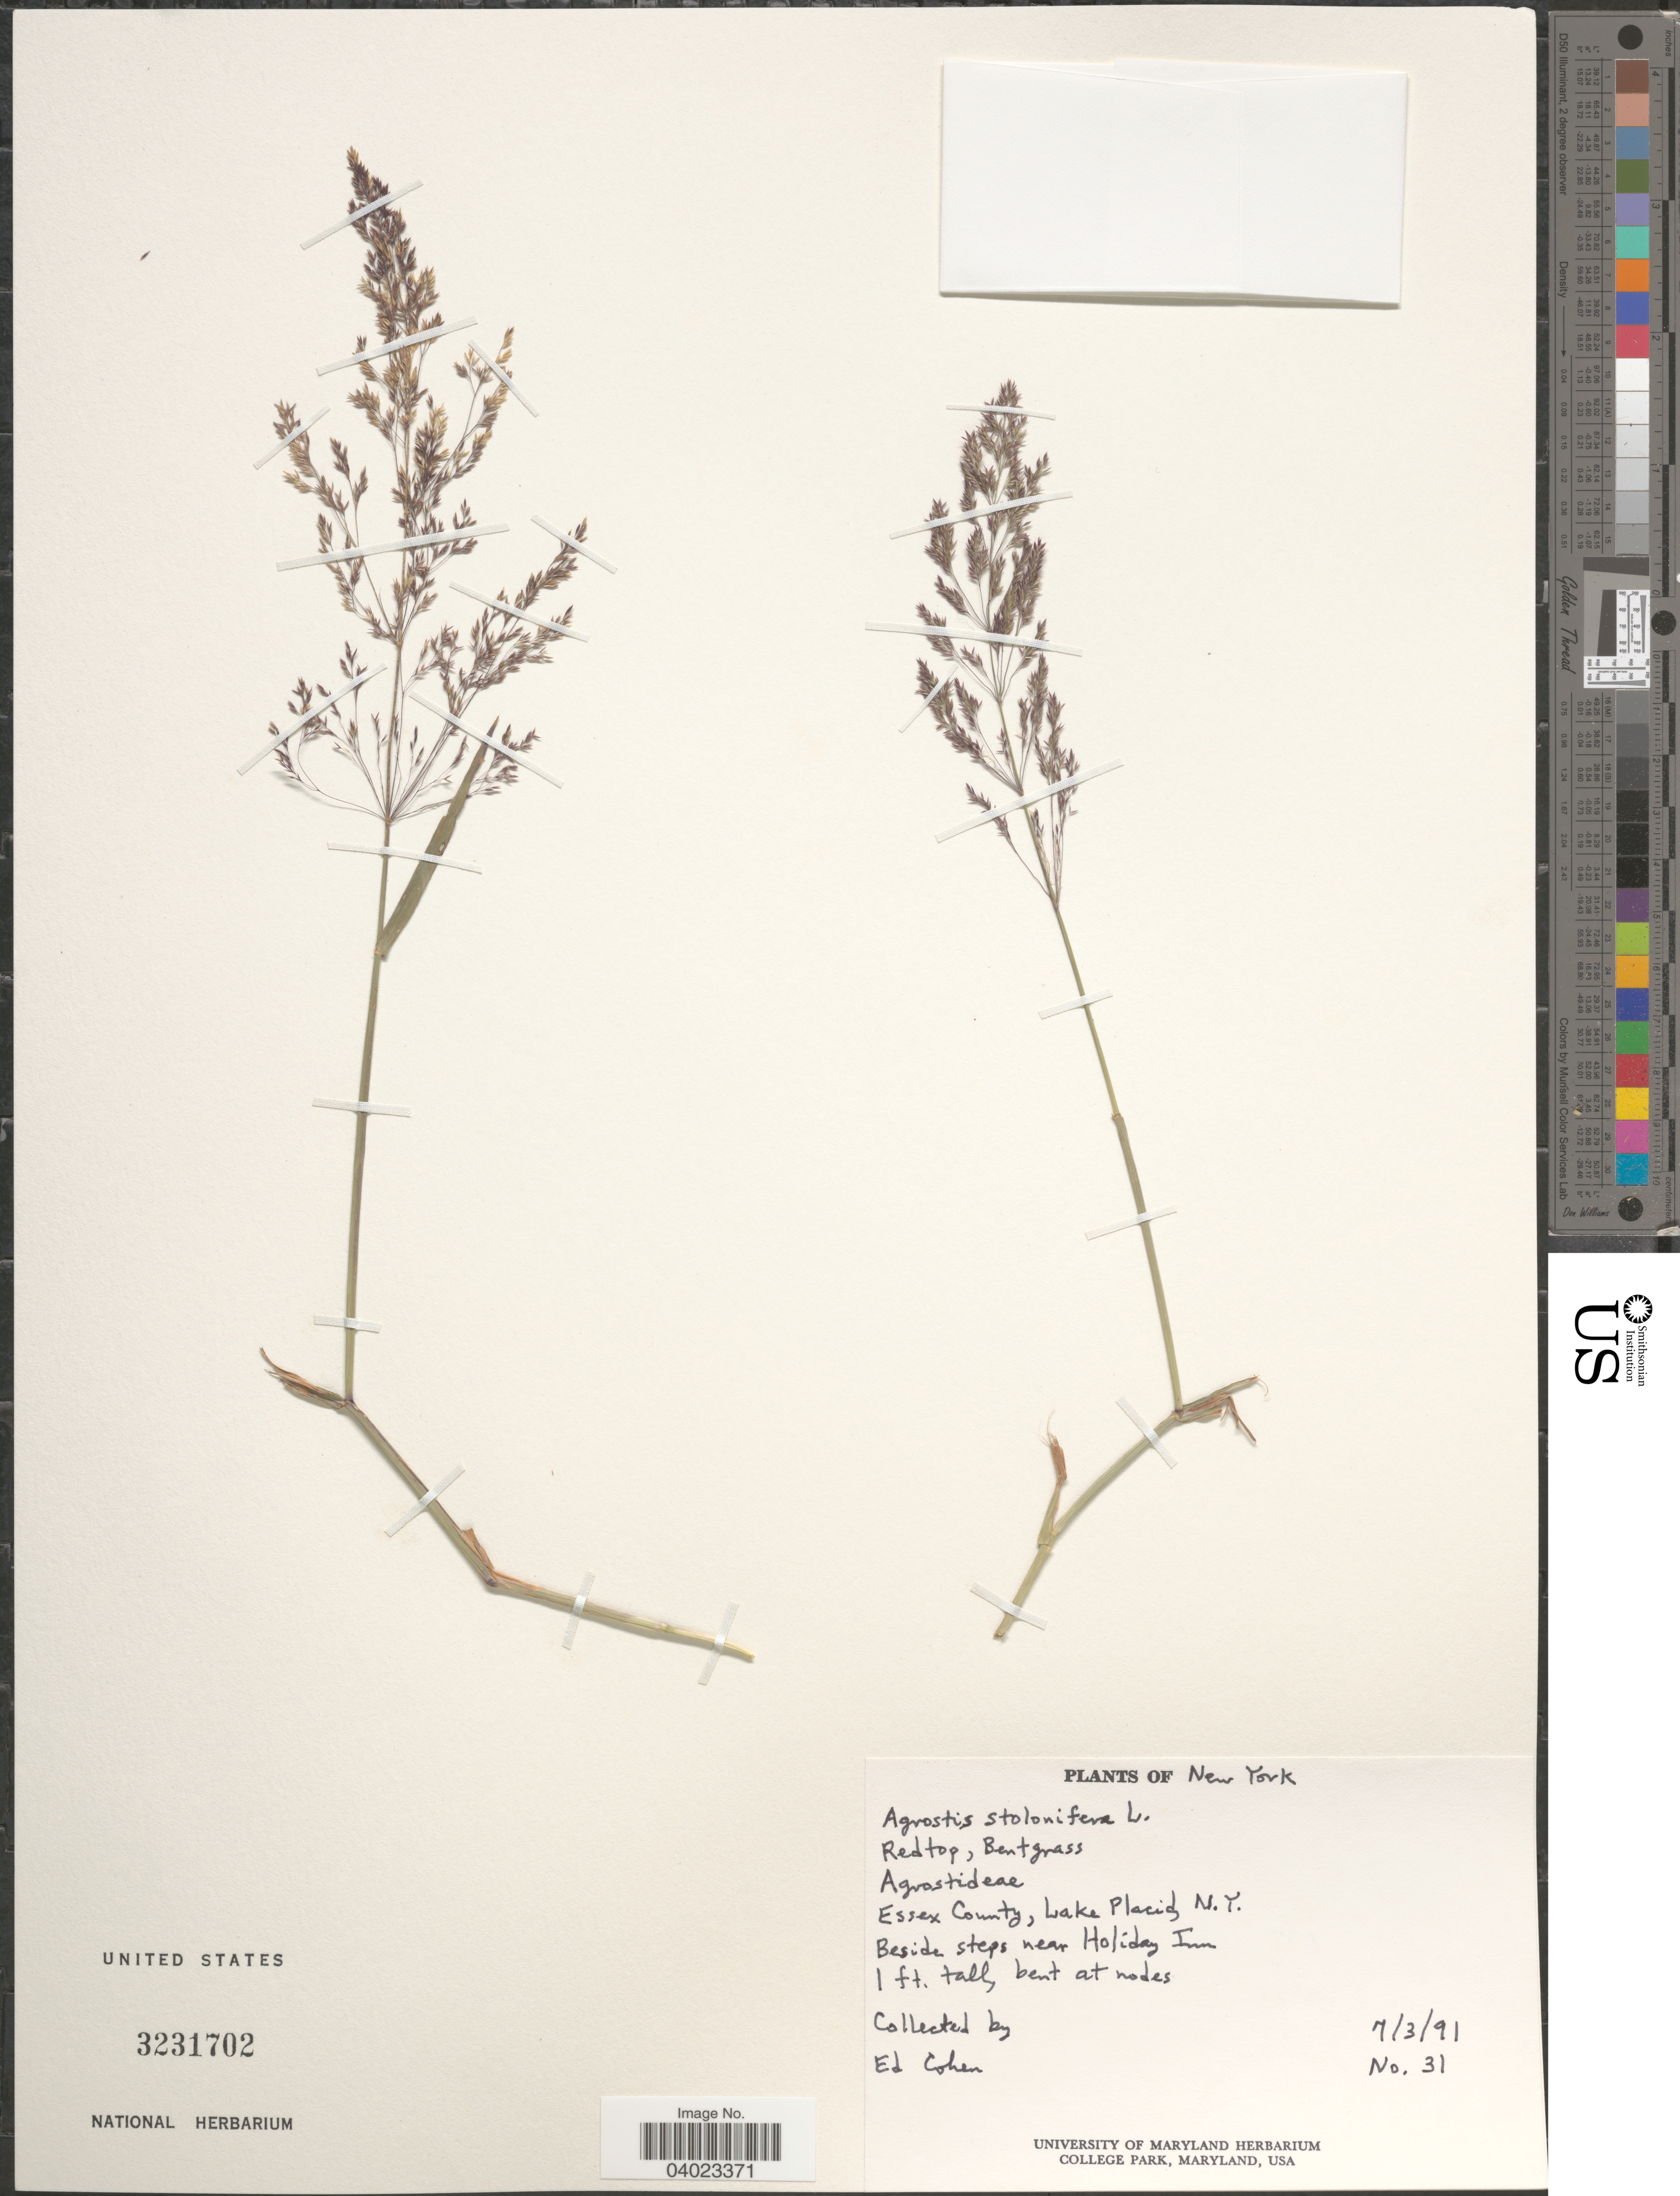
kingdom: Plantae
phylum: Tracheophyta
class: Liliopsida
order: Poales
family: Poaceae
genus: Agrostis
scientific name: Agrostis stolonifera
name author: L.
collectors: E. Cohen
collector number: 31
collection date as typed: Transcribed d/m/y: 3/7/91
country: United States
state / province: New York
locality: Essex County, Lake Placid. Beside steps near Holiday Inn.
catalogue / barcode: US 3231702